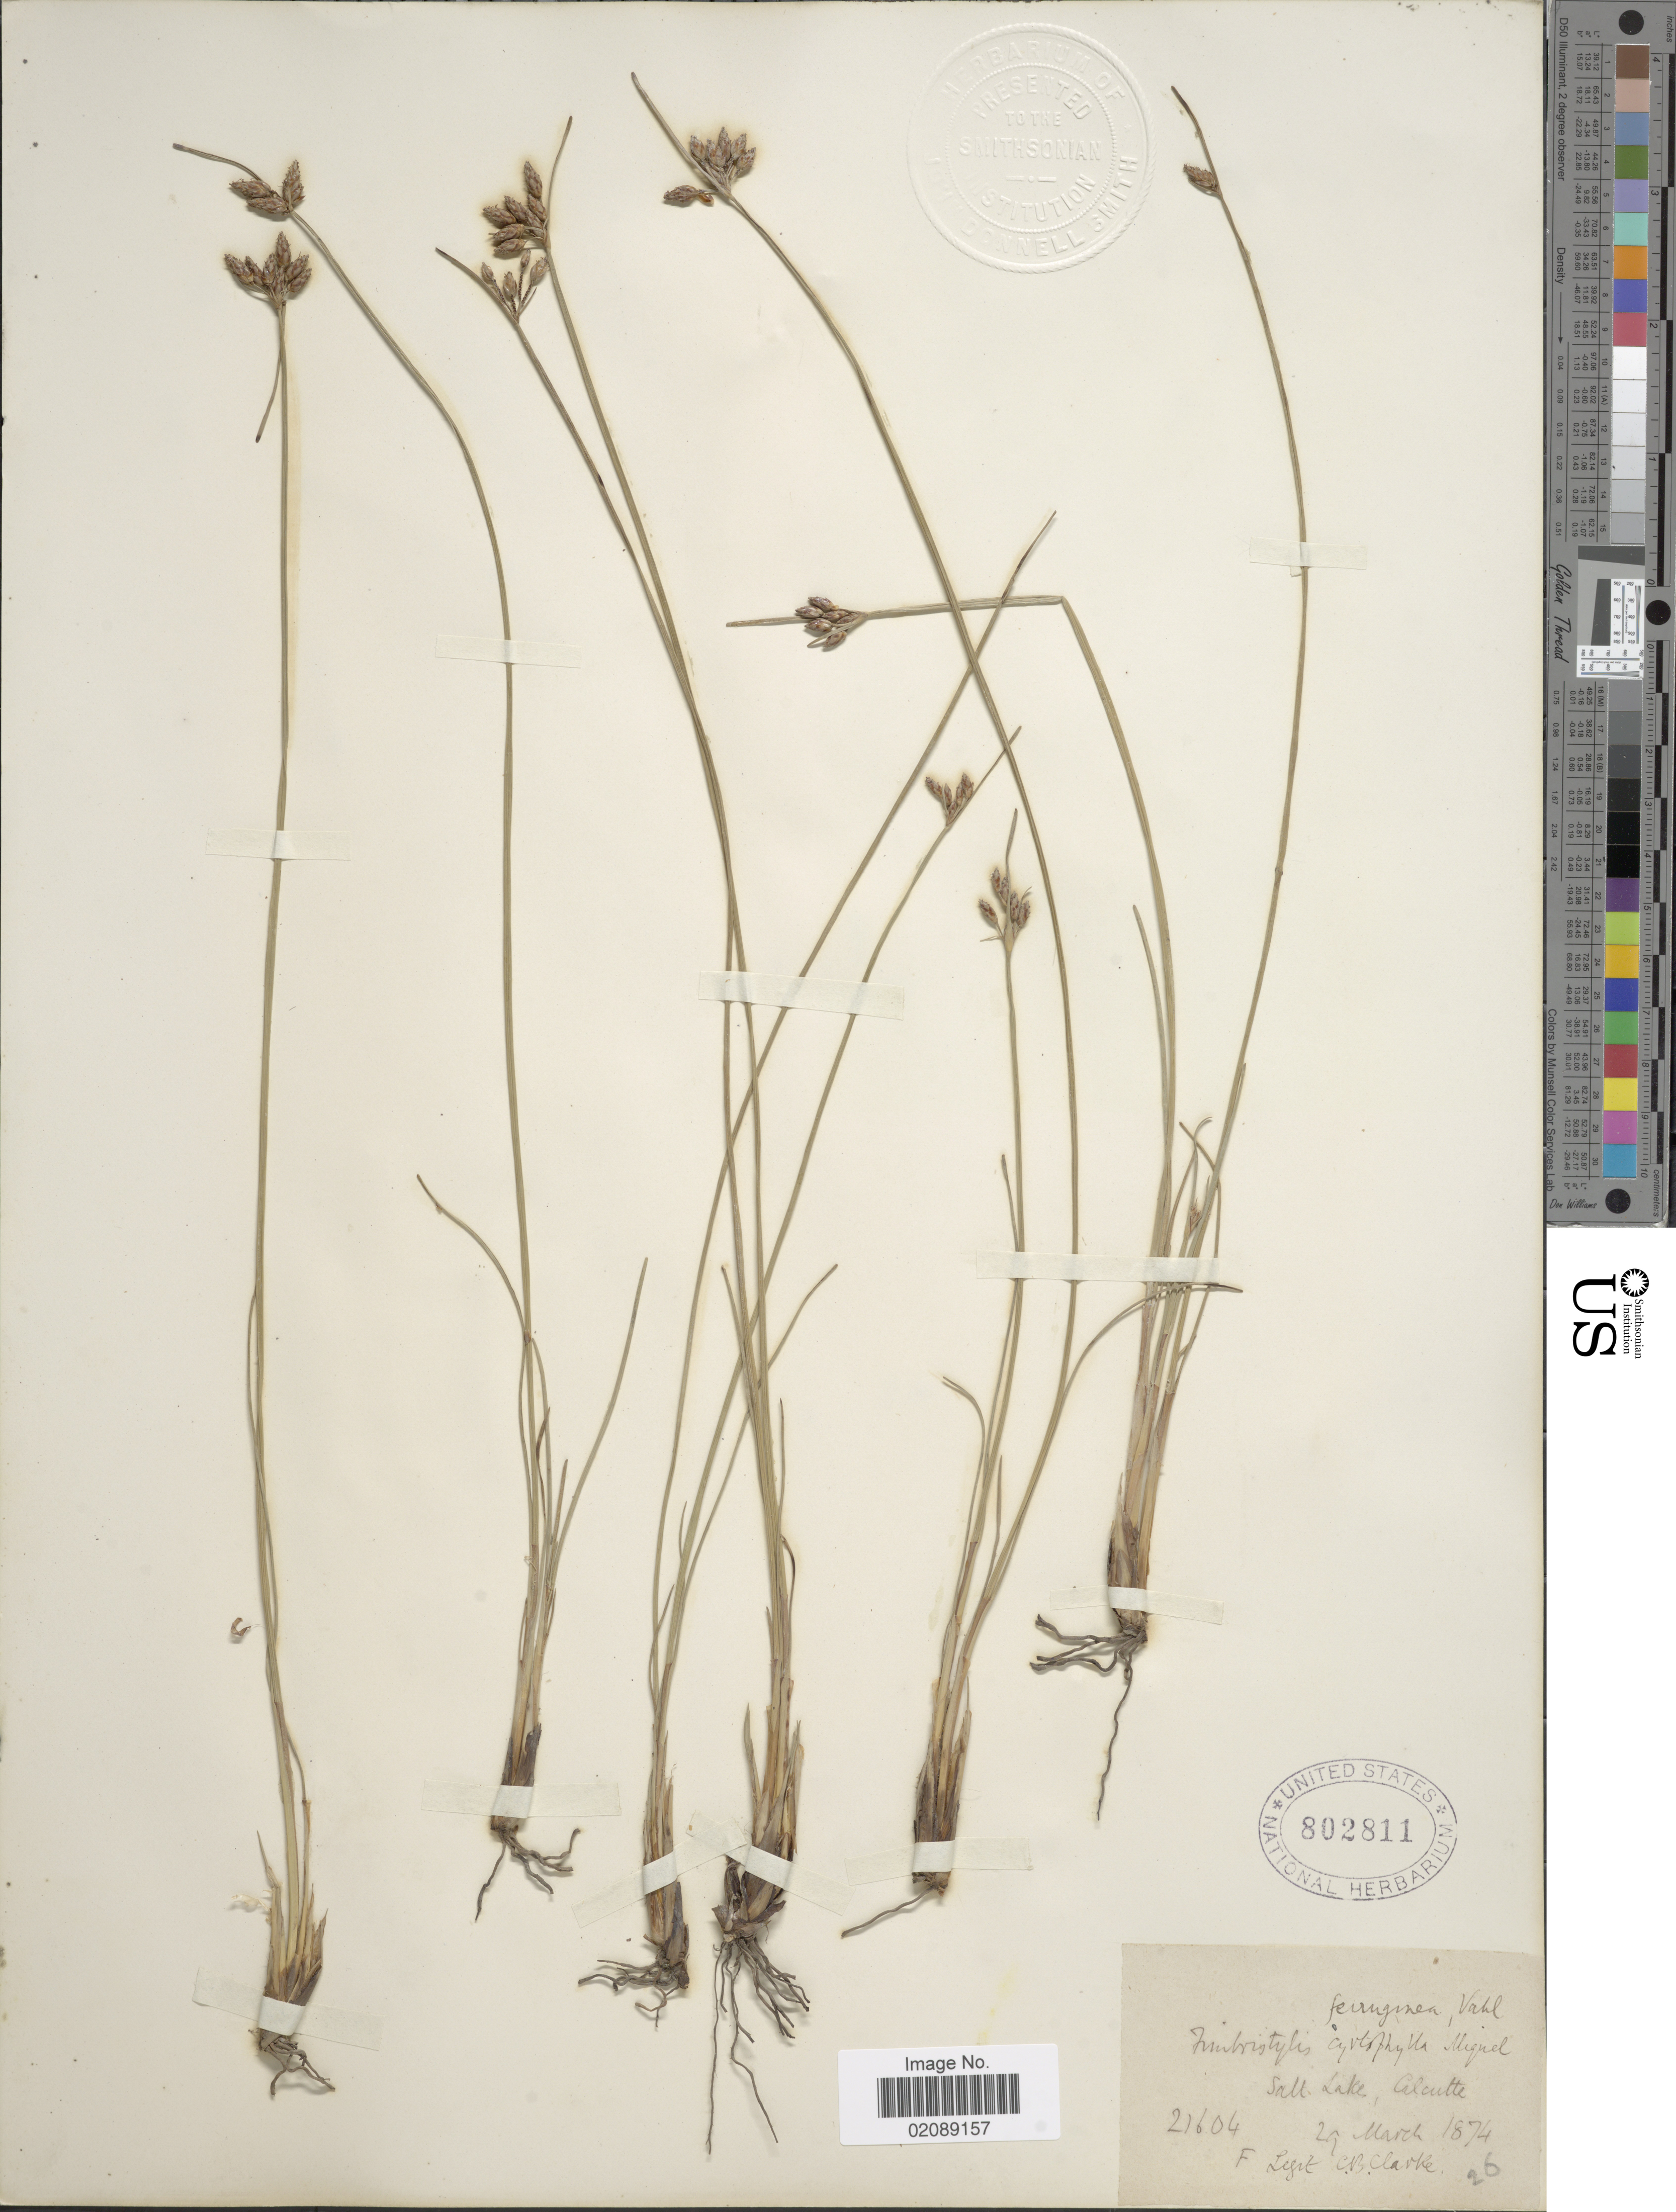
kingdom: Plantae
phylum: Tracheophyta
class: Liliopsida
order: Poales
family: Cyperaceae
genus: Fimbristylis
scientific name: Fimbristylis ferruginea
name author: (L.) Vahl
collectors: C. B. Clarke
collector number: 21604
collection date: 1874-03-29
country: India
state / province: West Bengal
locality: Salt Lake, Calcutte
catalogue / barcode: US 802811